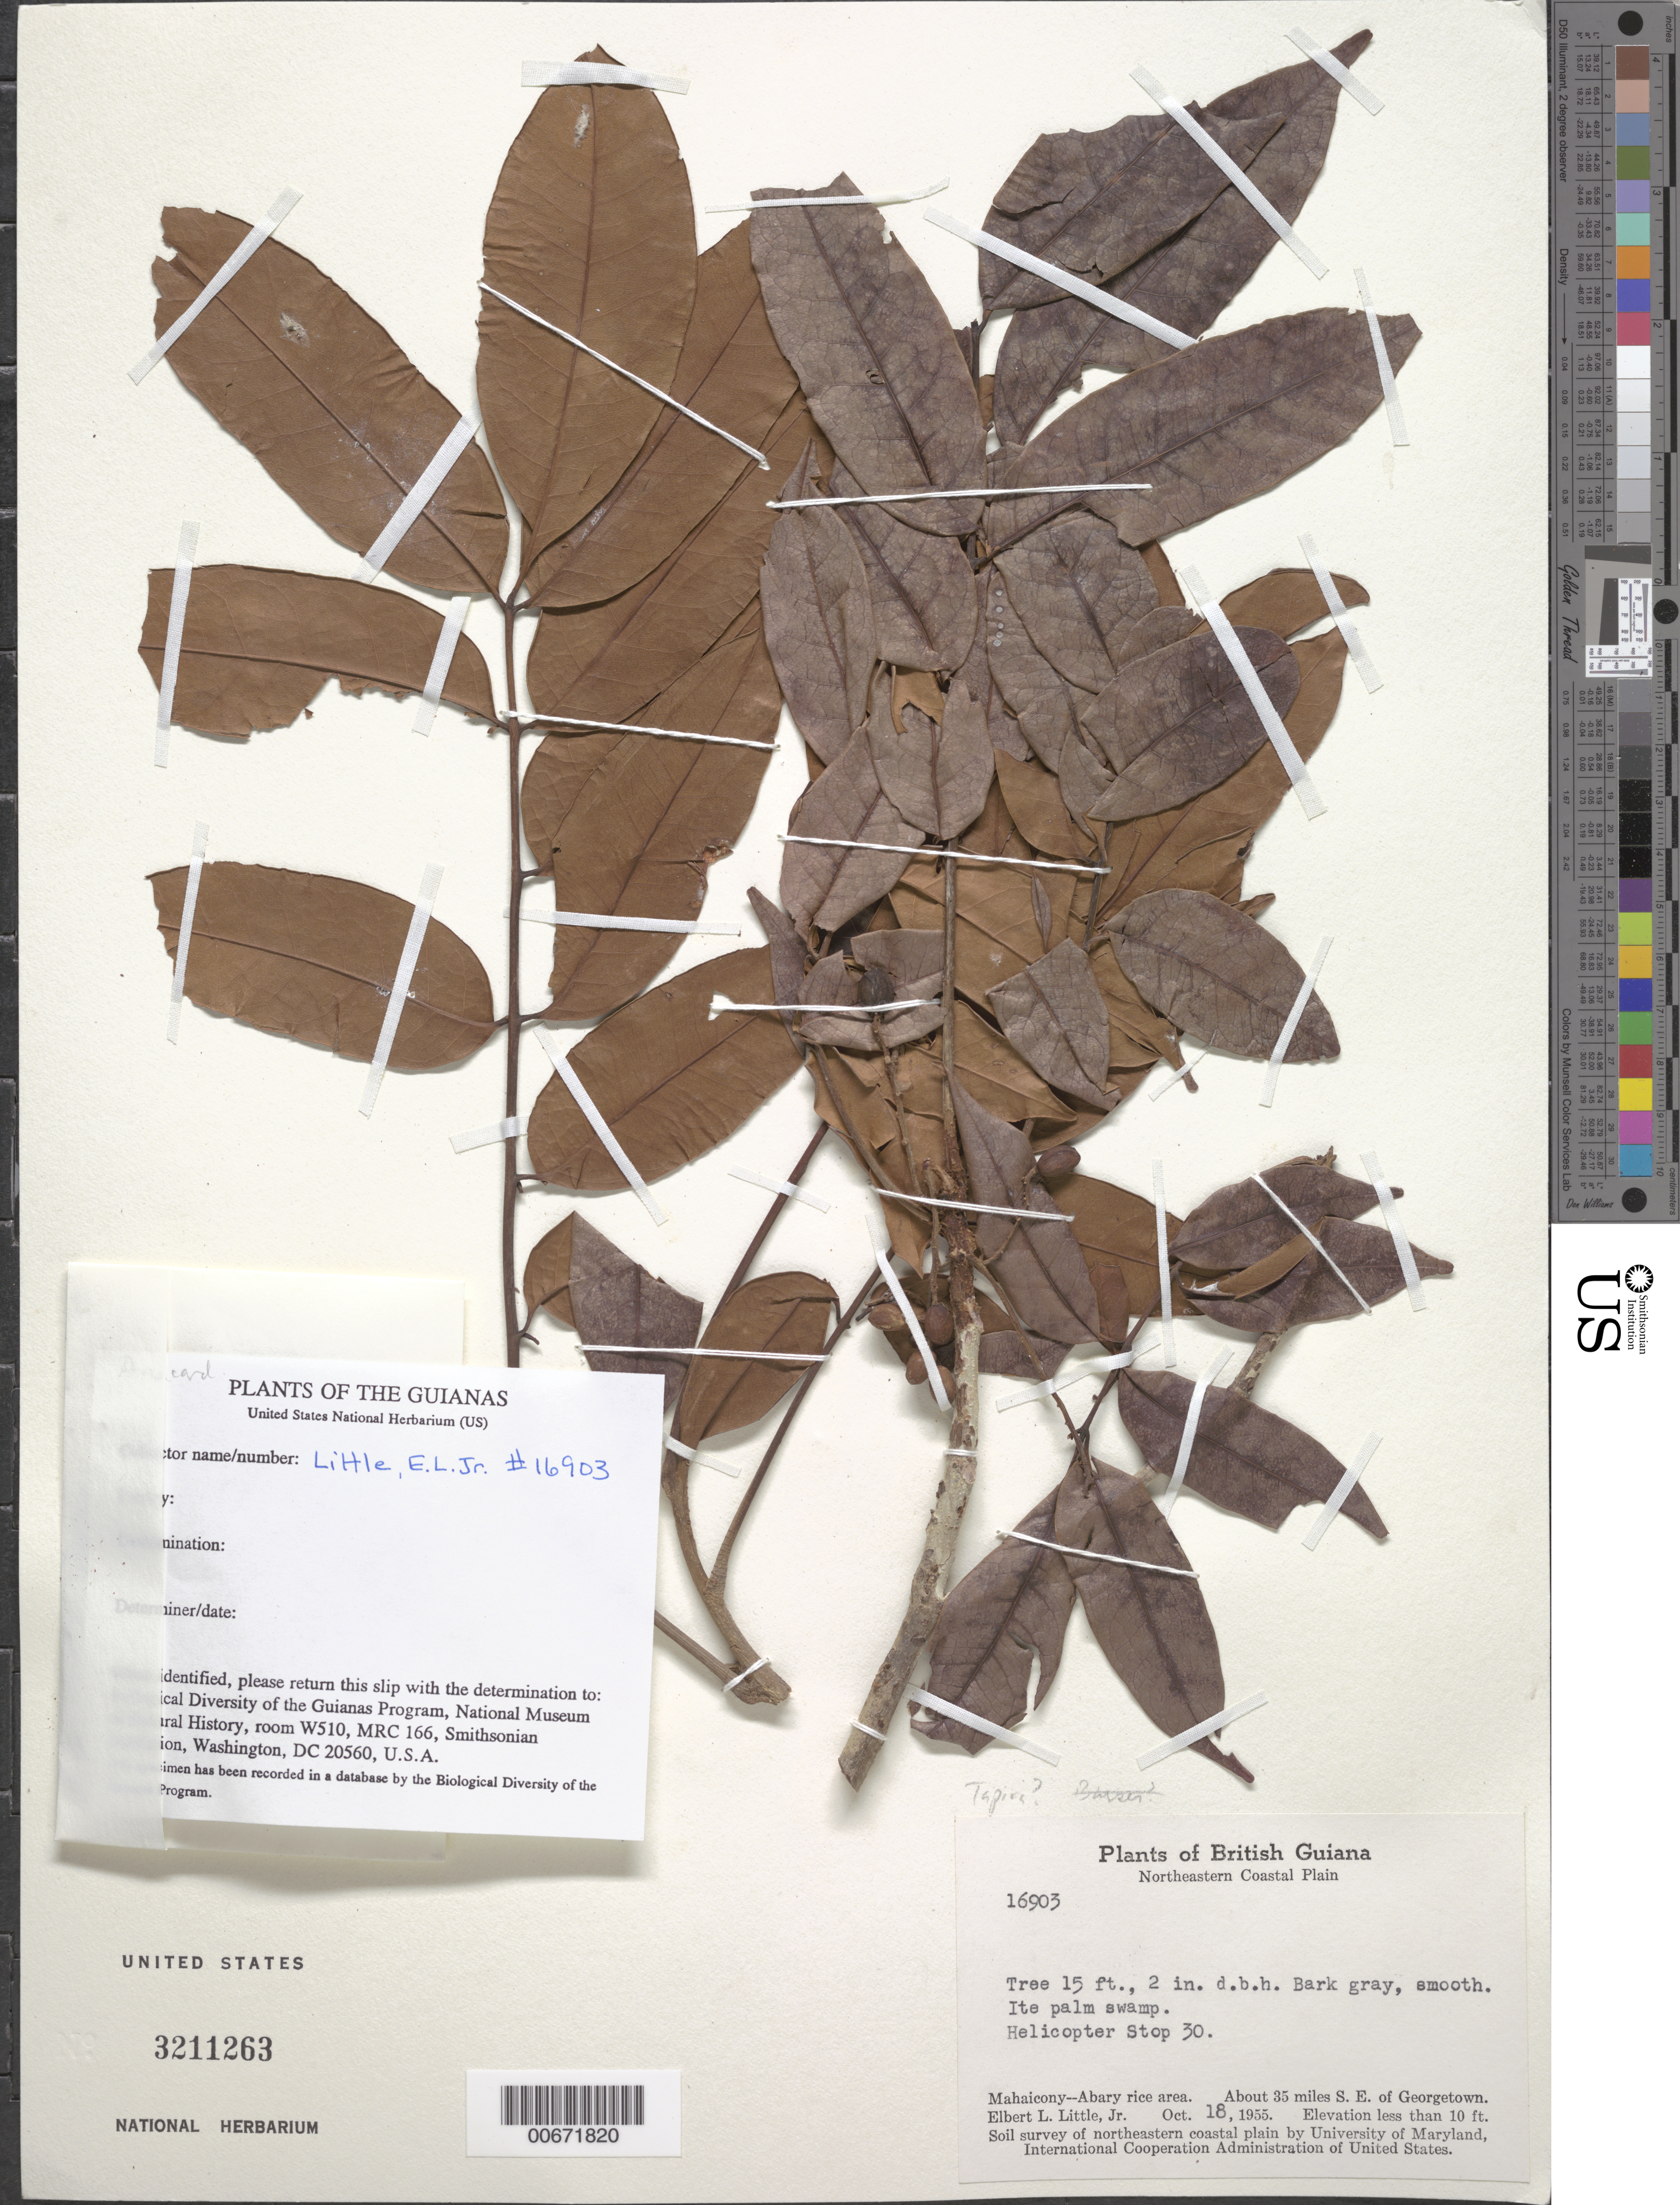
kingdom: Plantae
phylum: Tracheophyta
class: Magnoliopsida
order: Sapindales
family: Anacardiaceae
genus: Tapirira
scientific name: Tapirira guianensis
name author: Aubl.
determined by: Mitchell, John D.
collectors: E. L. Little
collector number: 16903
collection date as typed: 18-Oct-55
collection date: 1955-10-18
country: Guyana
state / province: Mahaica-Berbice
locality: Mahaicony-Abary rice area, E bank Demerara R., about 35 mi. SE of Georgetown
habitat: Ite palm swamp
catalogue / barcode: US 3211263